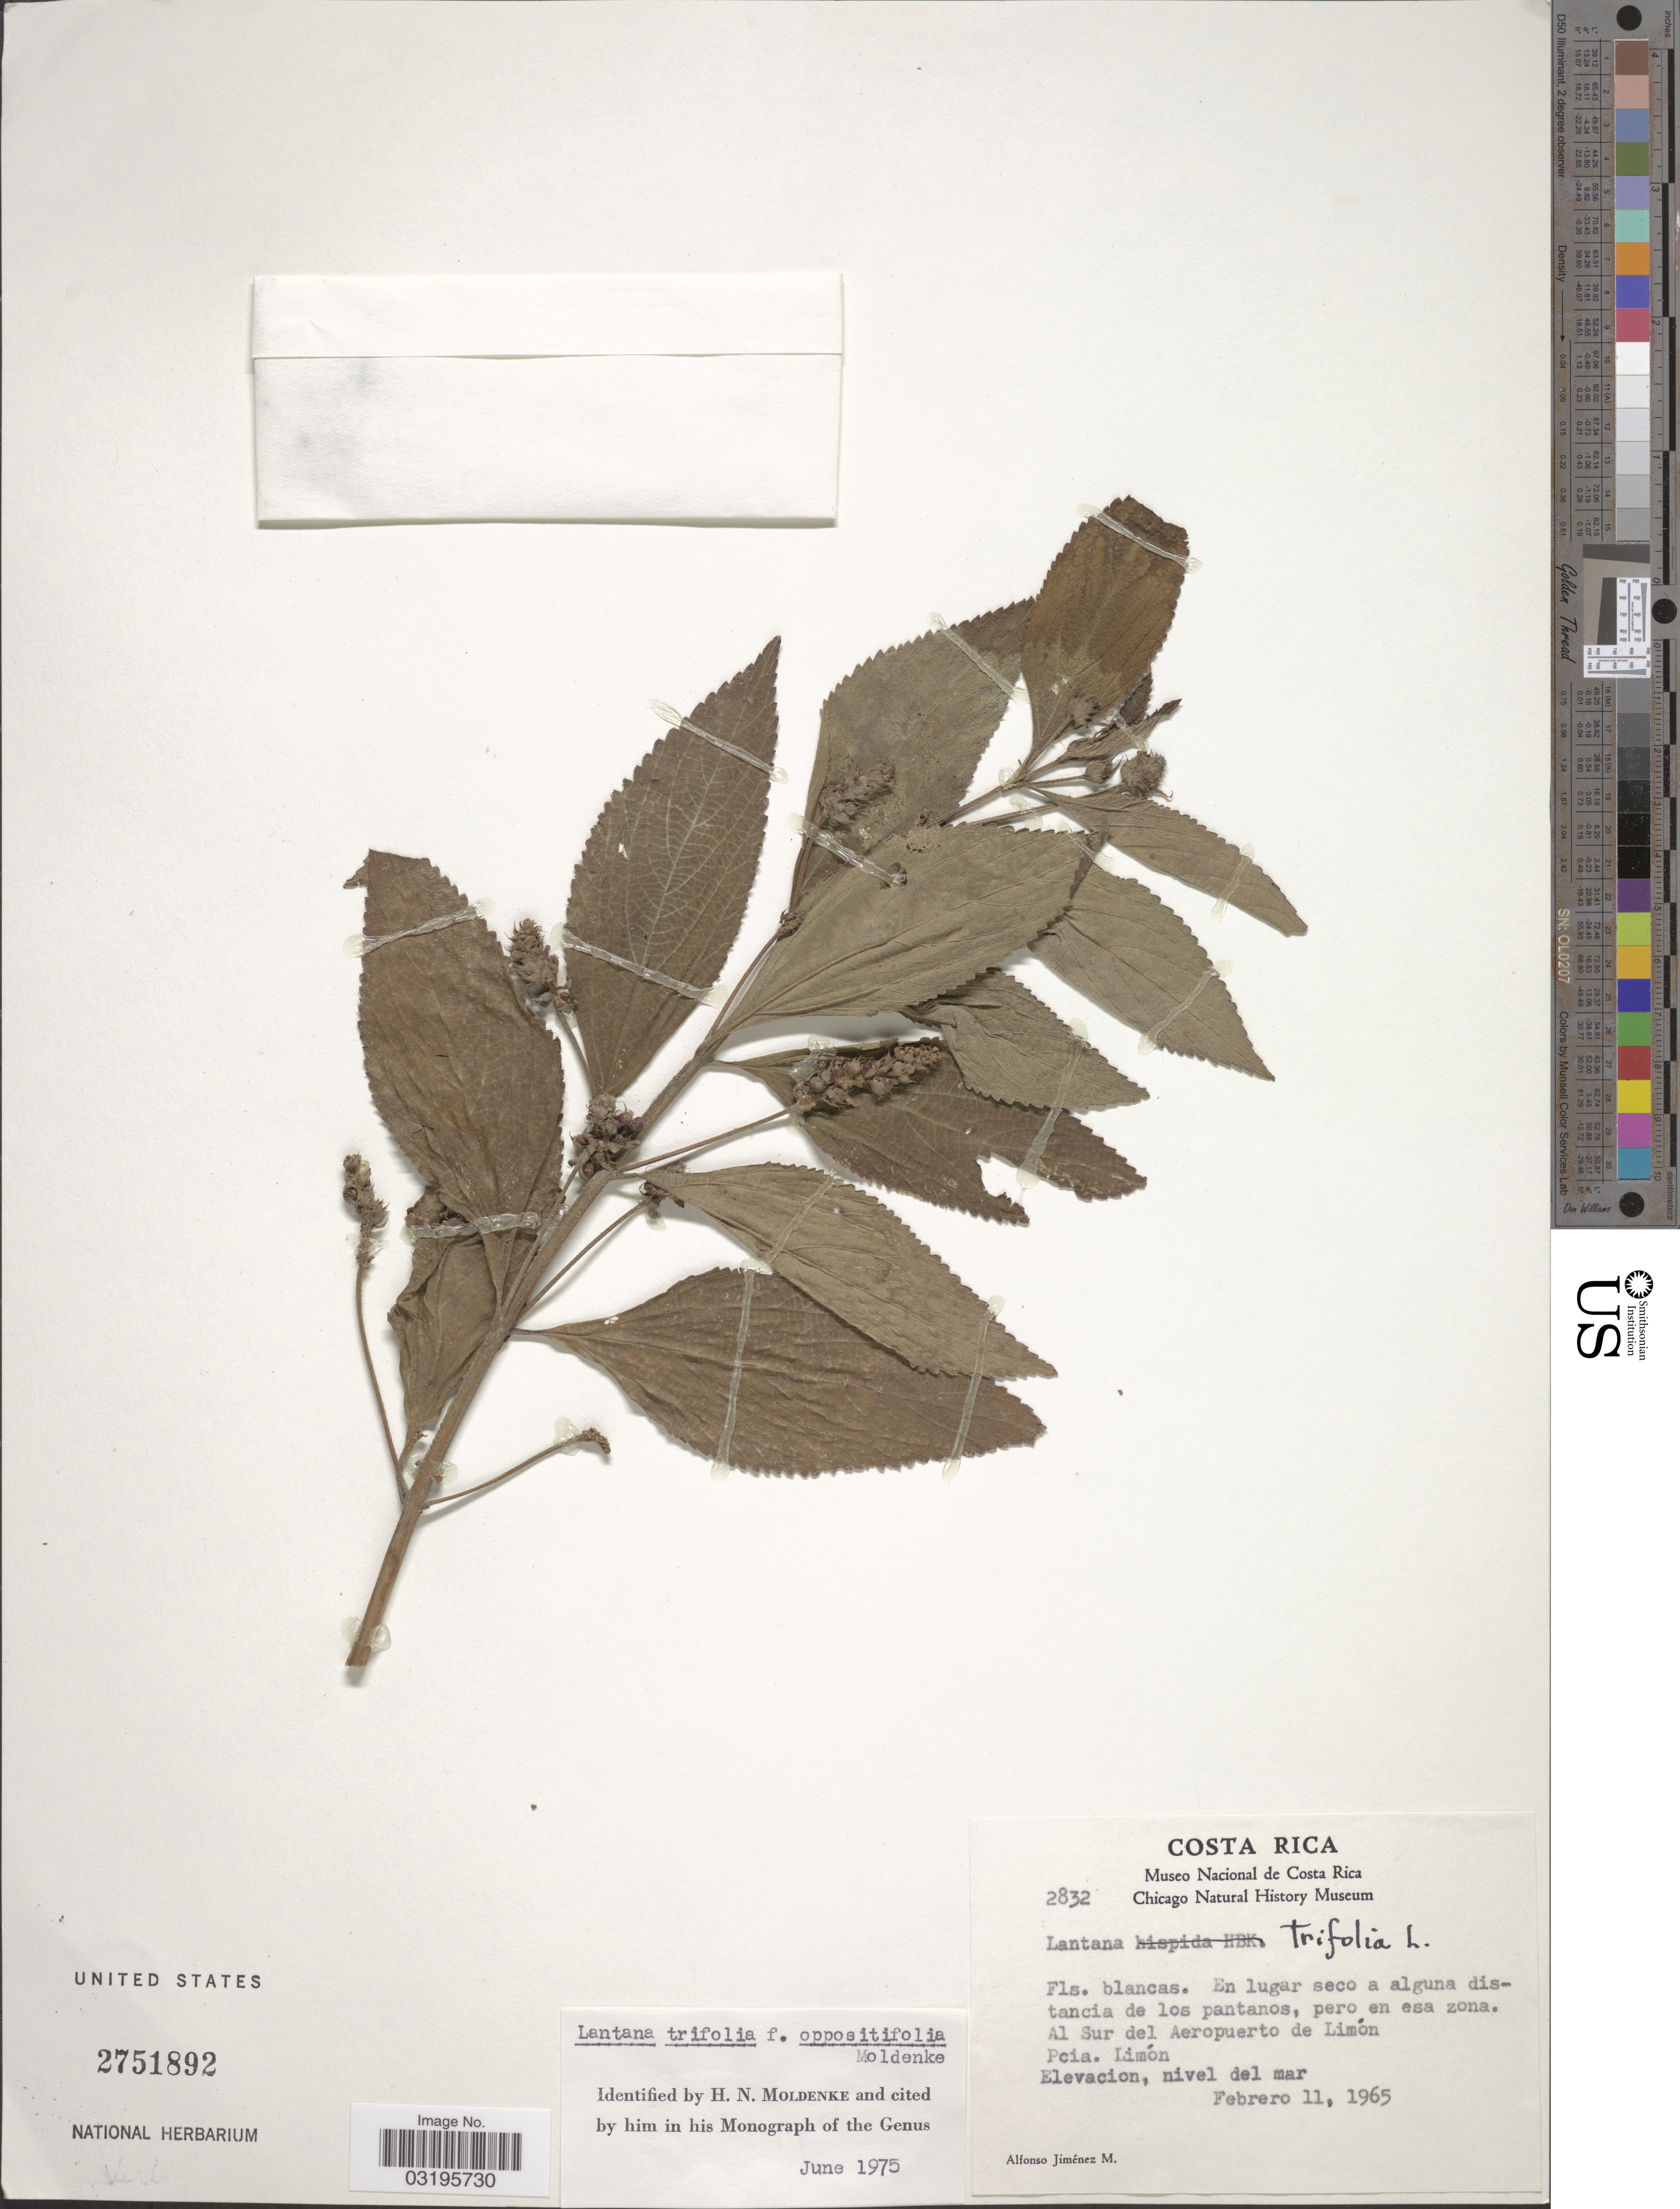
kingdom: Plantae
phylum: Tracheophyta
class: Magnoliopsida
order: Lamiales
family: Verbenaceae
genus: Lantana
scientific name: Lantana trifolia f. oppositifolia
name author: Moldenke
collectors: A. Jimenez M.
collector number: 2823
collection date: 1965-02-11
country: Costa Rica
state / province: Limón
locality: Al Sur del Aeropuerto de Limón.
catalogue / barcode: US 2751892